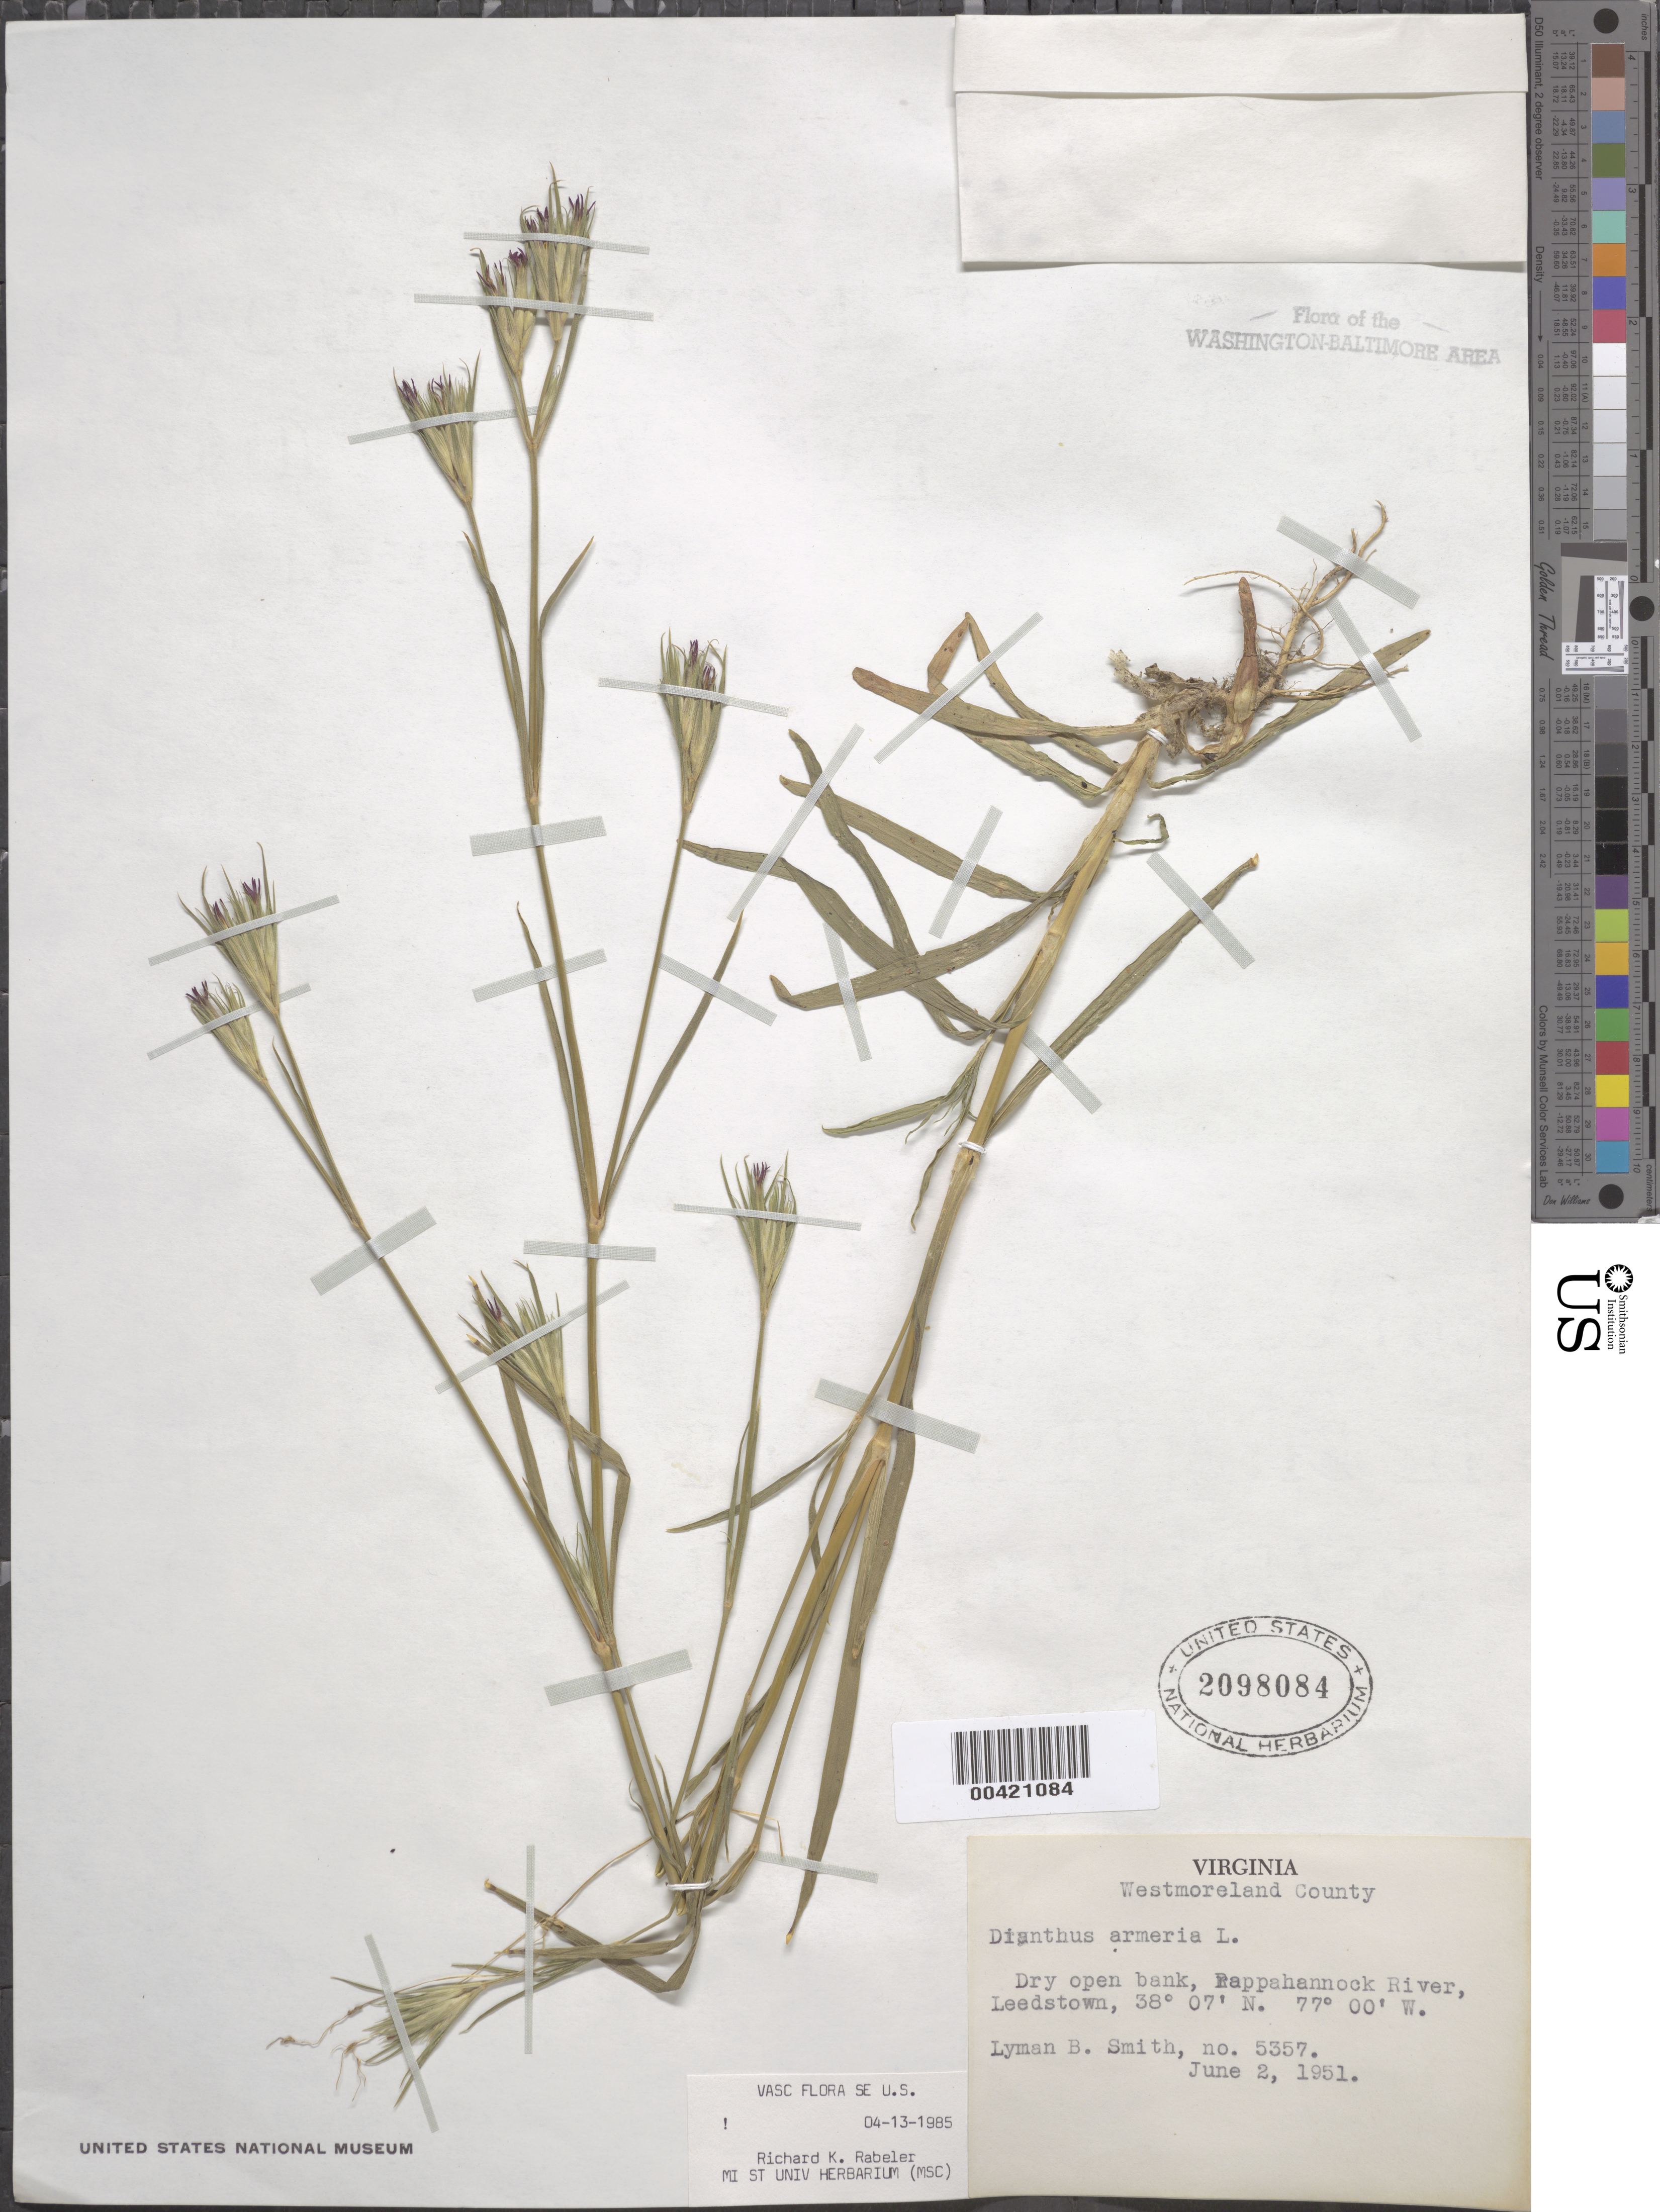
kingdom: Plantae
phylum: Tracheophyta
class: Magnoliopsida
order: Caryophyllales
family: Caryophyllaceae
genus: Dianthus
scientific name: Dianthus armeria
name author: L.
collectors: L. Smith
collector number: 5357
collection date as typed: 02 Jun 1951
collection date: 1951-06-02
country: United States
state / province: Virginia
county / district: Westmoreland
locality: Rappahannock River, Leedstown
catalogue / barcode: US 2098084